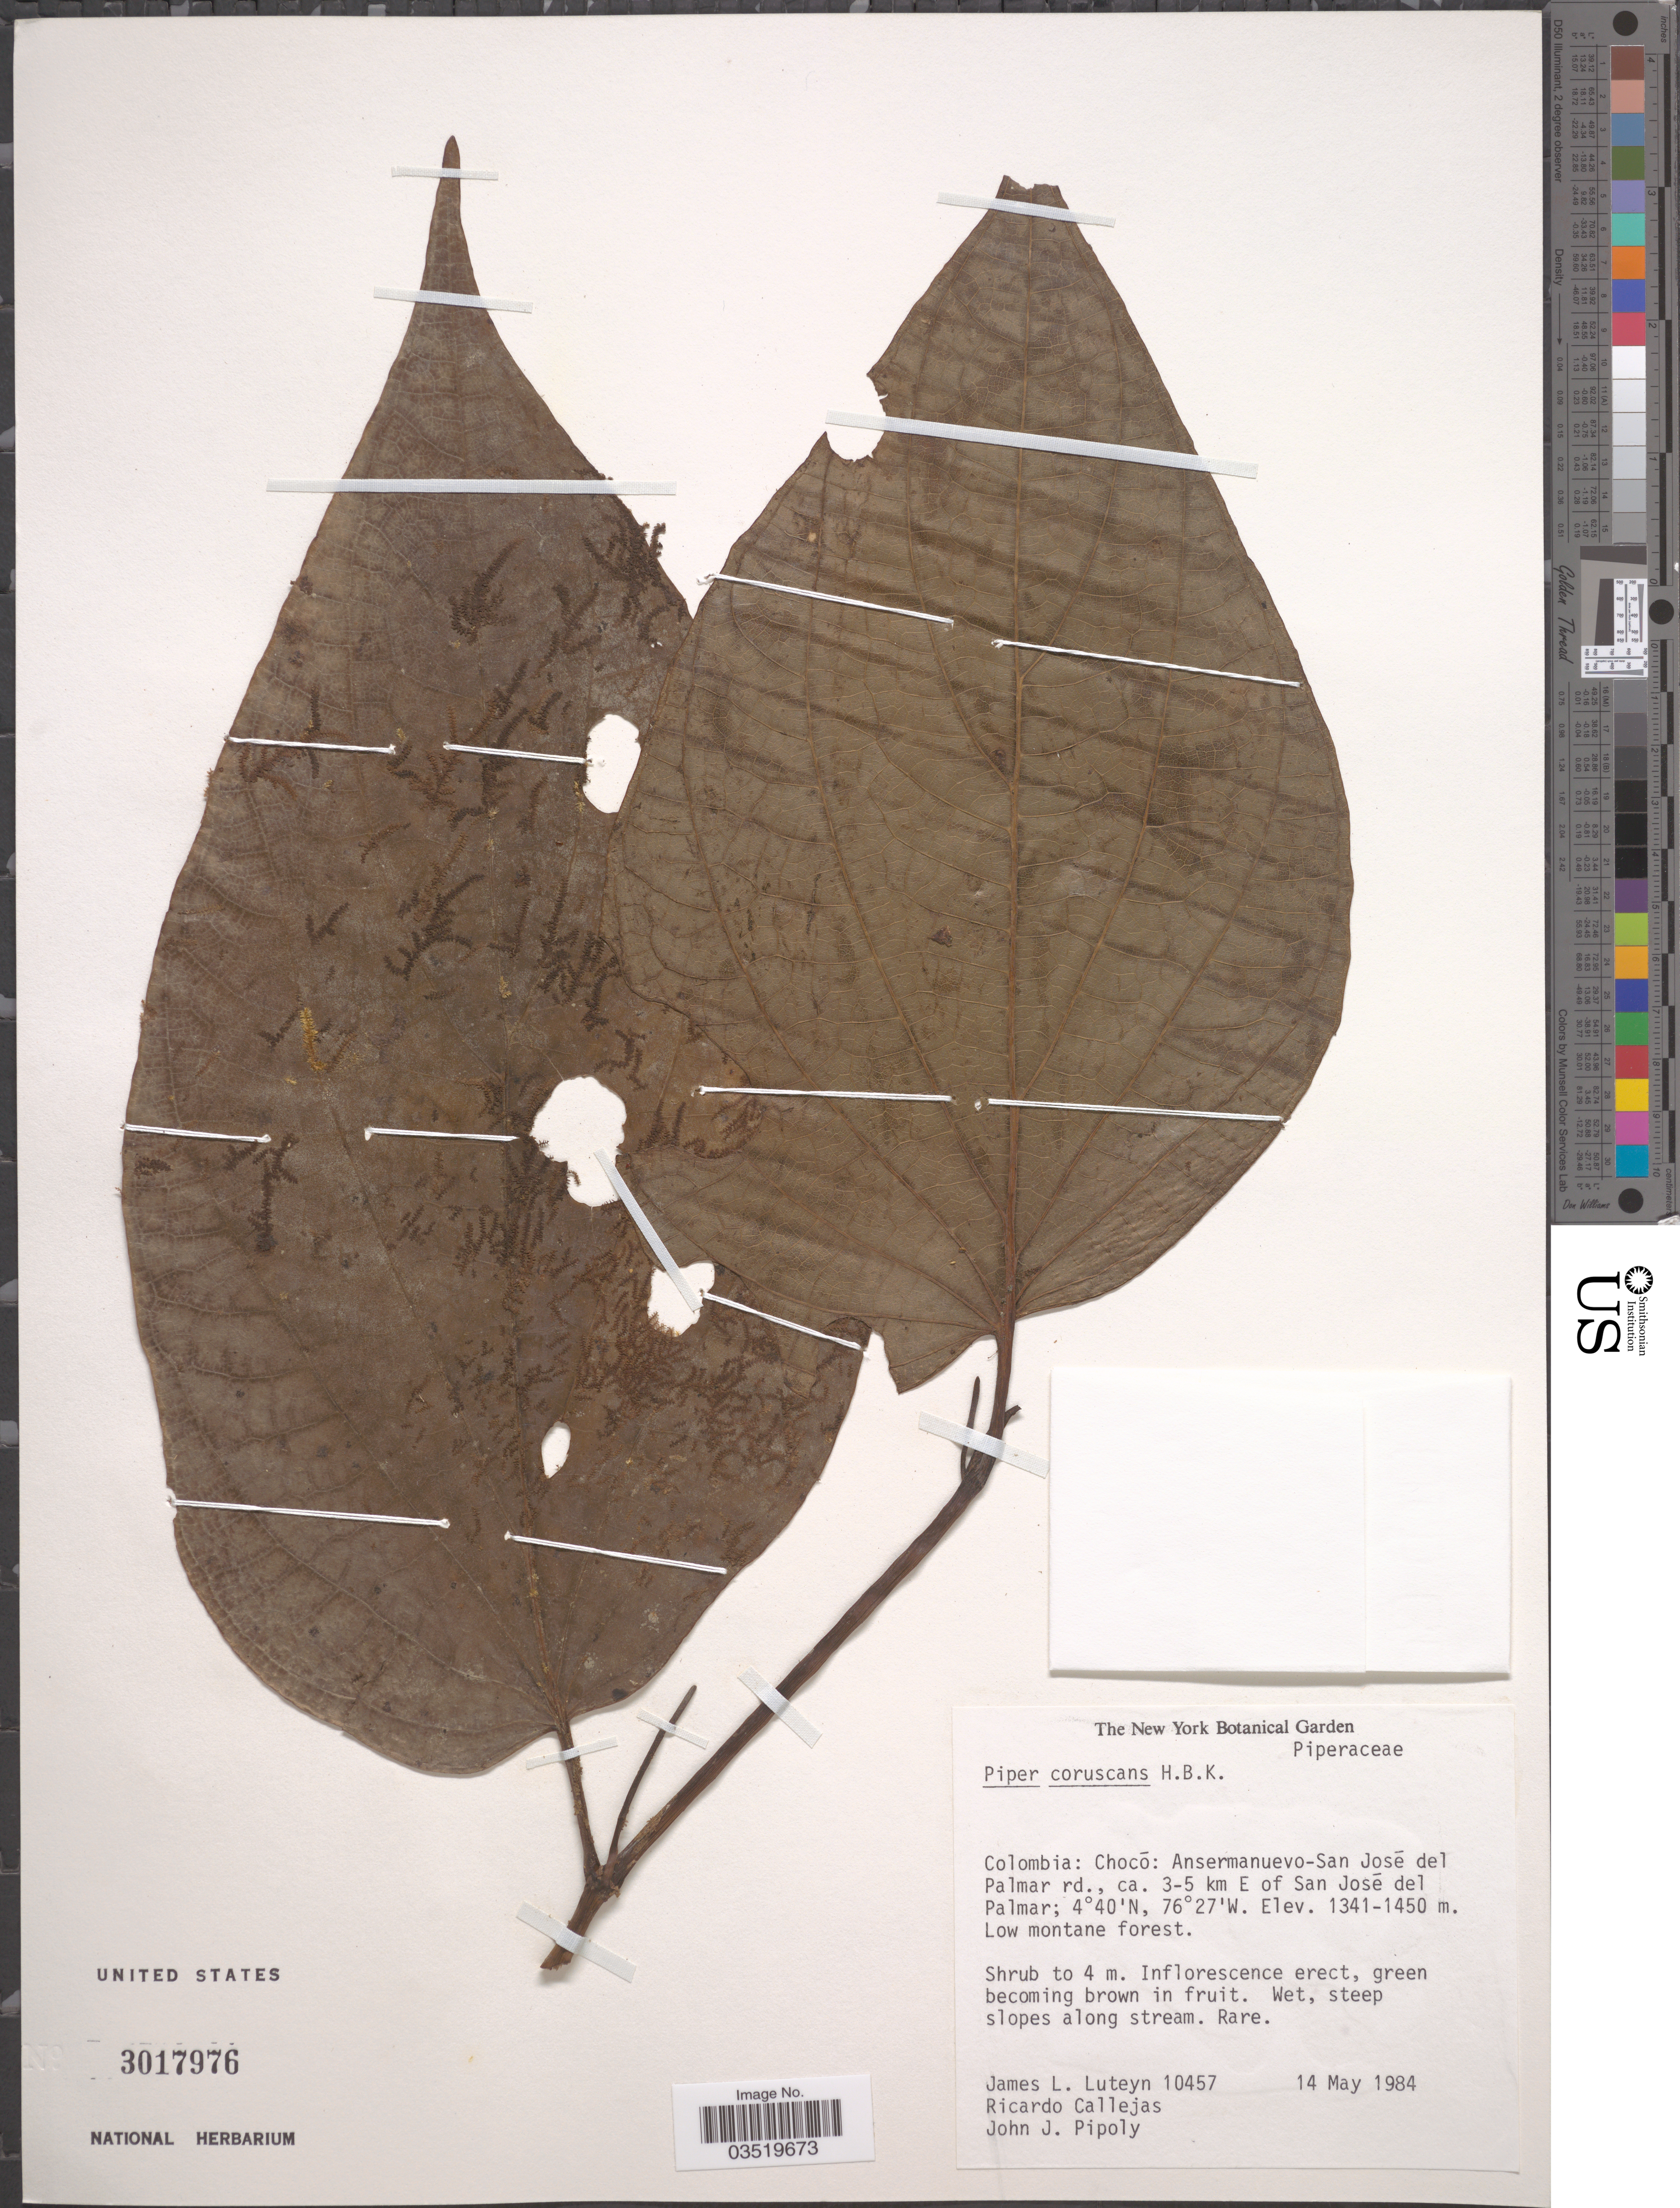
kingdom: Plantae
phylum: Tracheophyta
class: Magnoliopsida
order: Piperales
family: Piperaceae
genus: Piper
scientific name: Piper coruscans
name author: Kunth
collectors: J. L. Luteyn, R. Callejas & J. J. Pipoly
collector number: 10457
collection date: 1984-05-14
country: Colombia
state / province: Chocó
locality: Ansermanuevo-San José del Palmar rd., ca. 3-5 km E of San José del Palmar.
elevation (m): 1341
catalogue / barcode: US 3017976